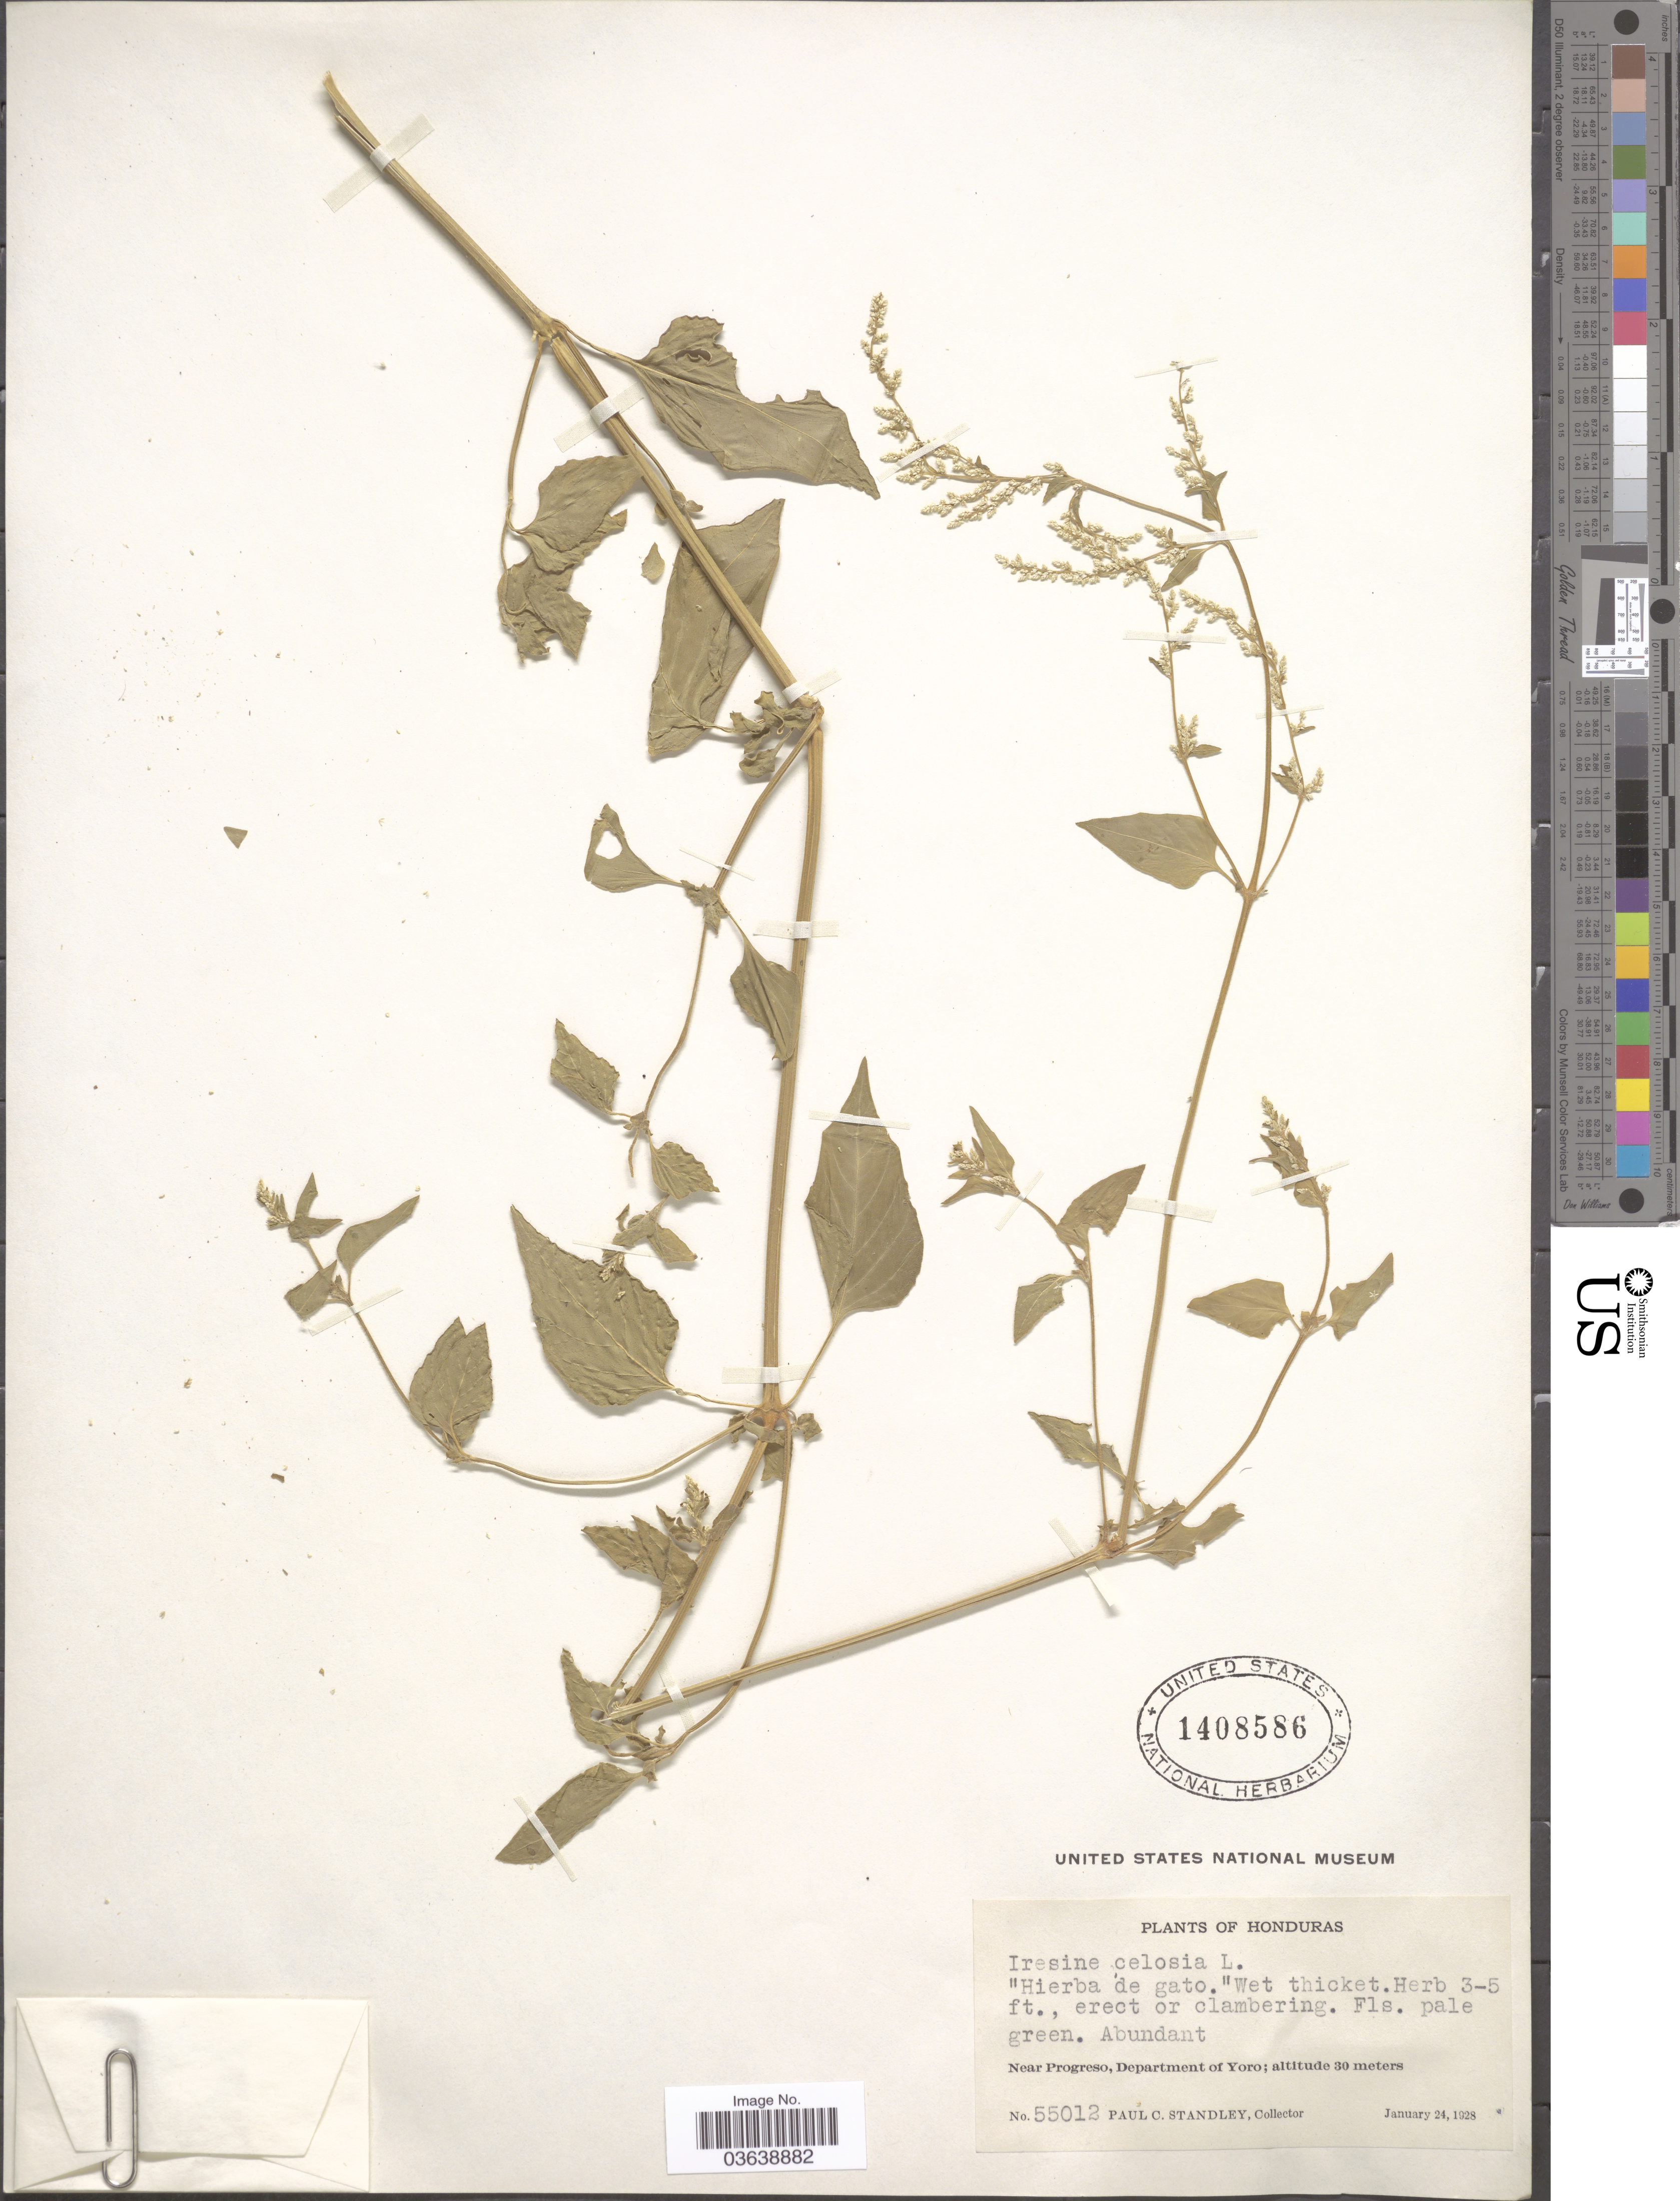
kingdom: Plantae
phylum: Tracheophyta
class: Magnoliopsida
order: Caryophyllales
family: Amaranthaceae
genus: Iresine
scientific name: Iresine diffusa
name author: Humb. & Bonpl. ex Willd.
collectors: P. C. Standley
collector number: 55012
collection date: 1928-01-24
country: Honduras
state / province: Yoro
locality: Near Progreso, Department of Yoro.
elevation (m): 30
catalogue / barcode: US 1408586